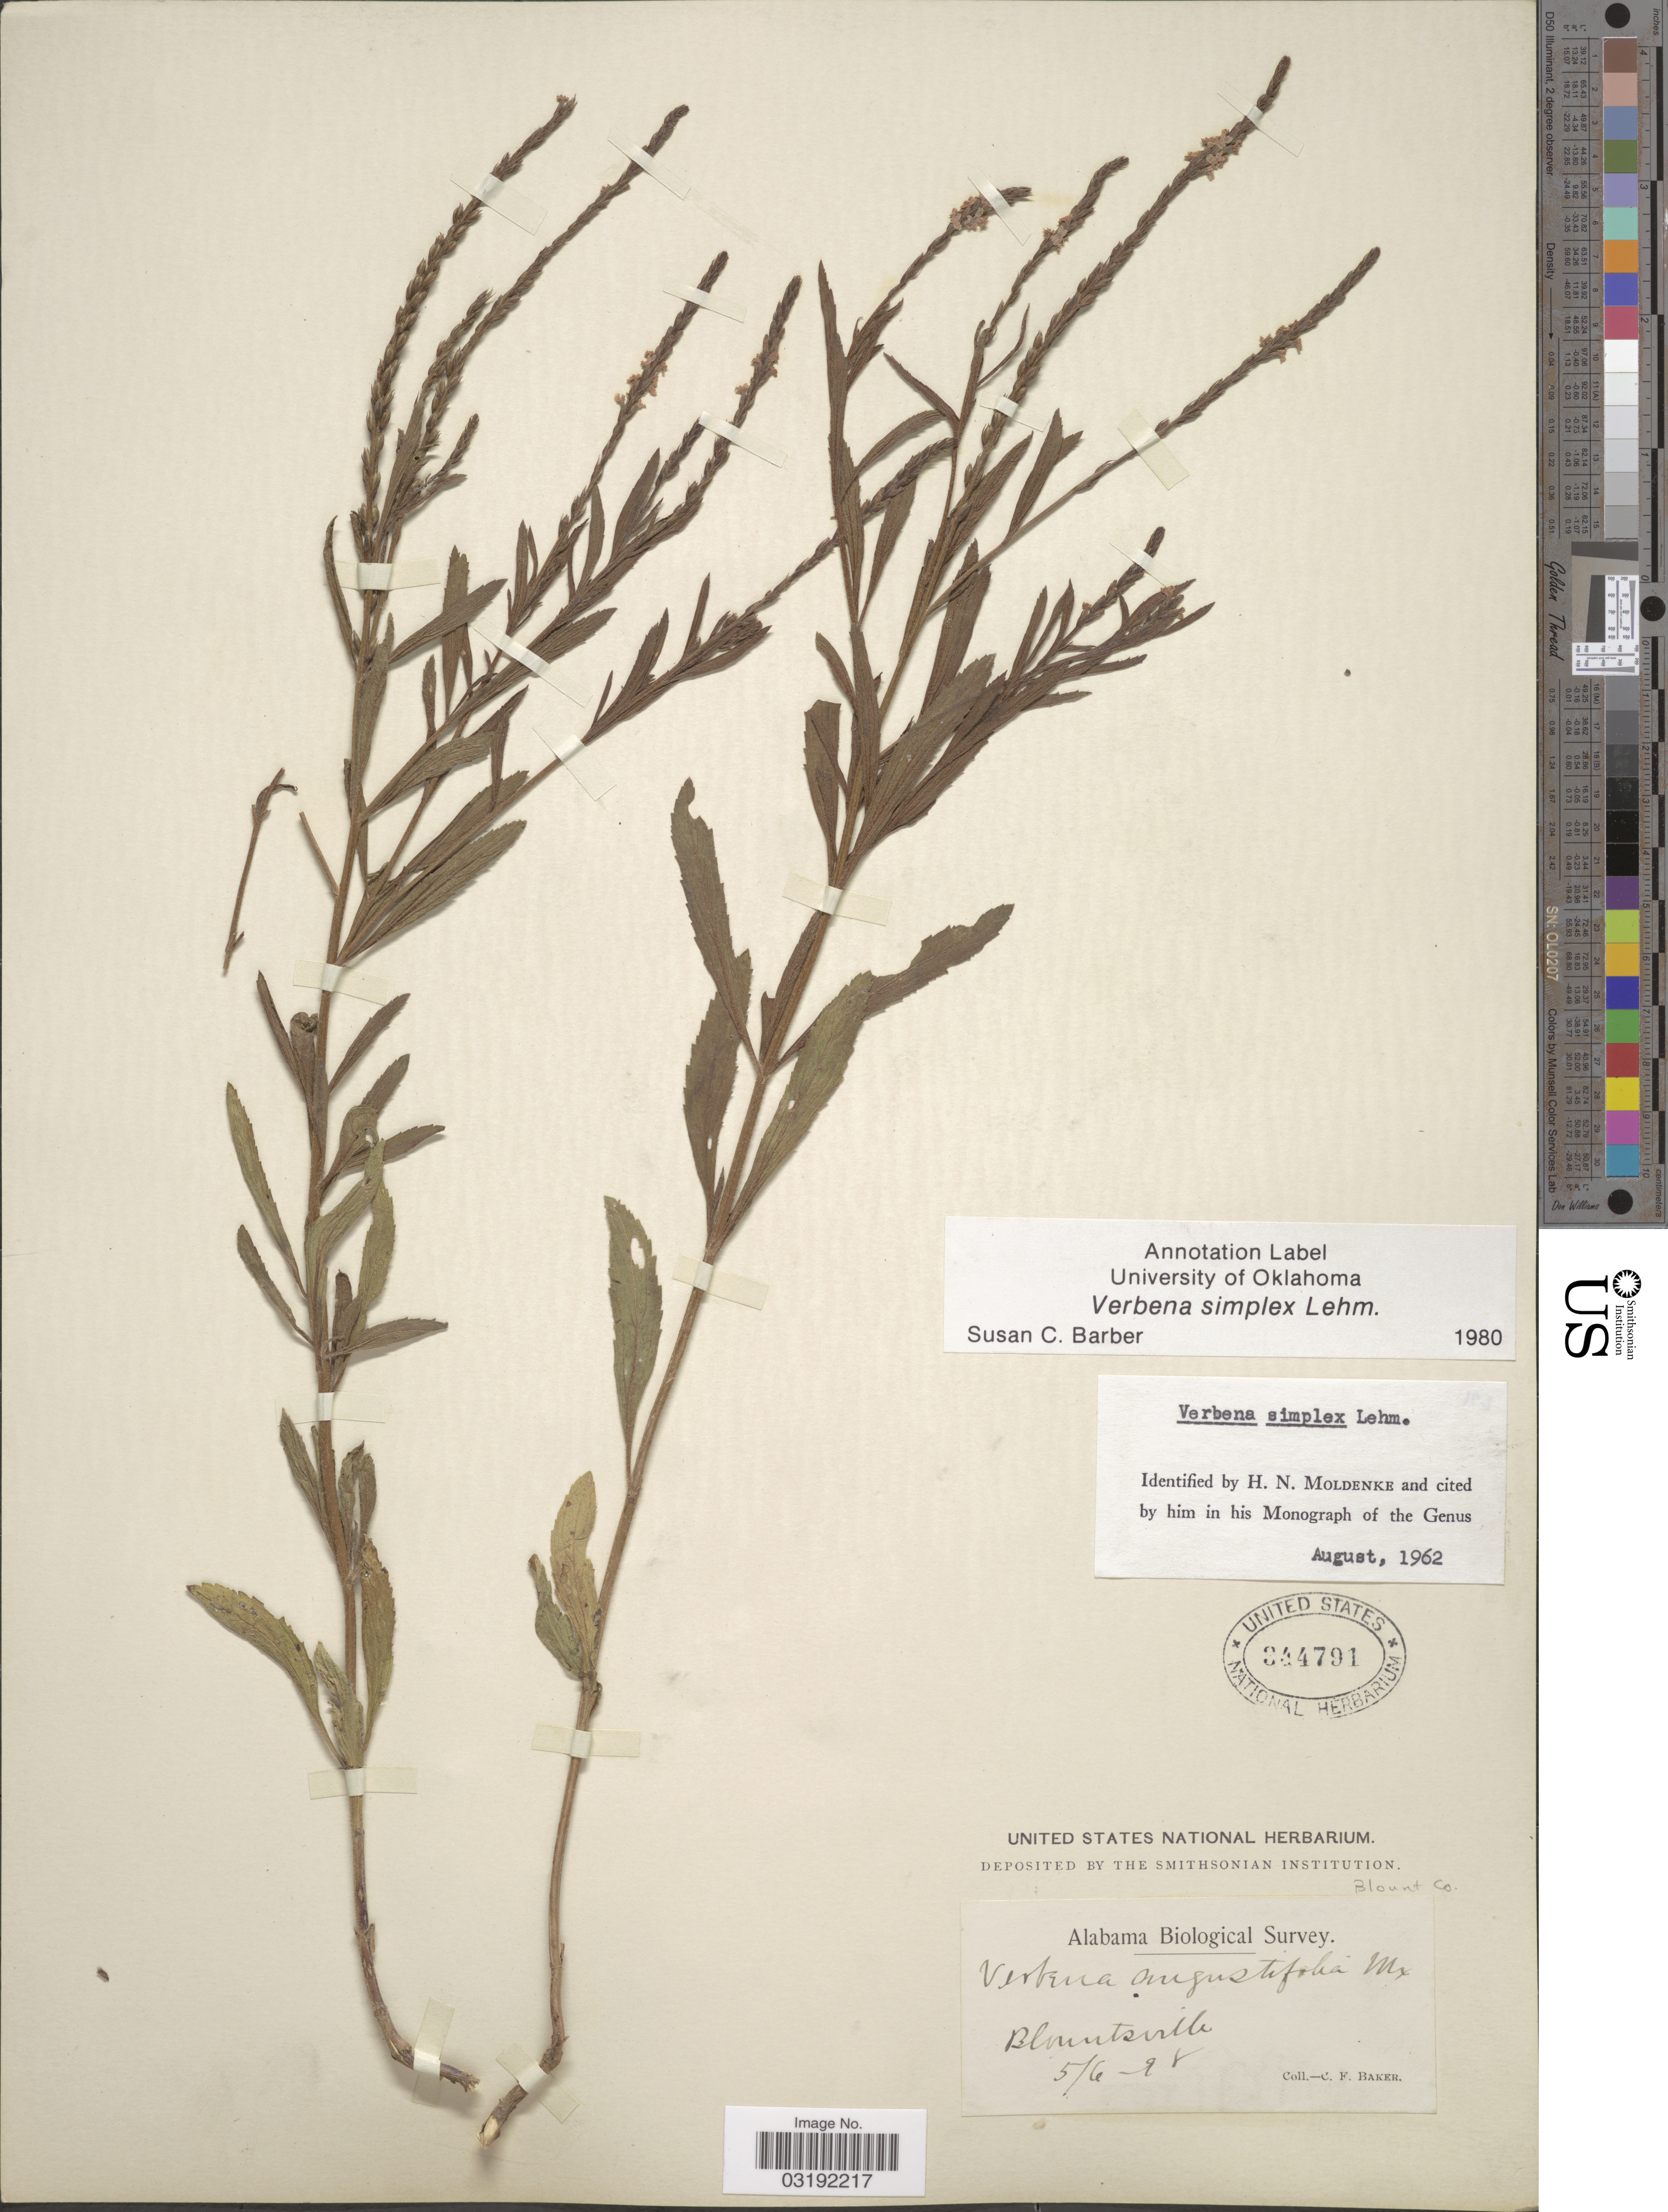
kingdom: Plantae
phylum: Tracheophyta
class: Magnoliopsida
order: Lamiales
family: Verbenaceae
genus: Verbena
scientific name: Verbena simplex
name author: F. Lehm.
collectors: C. F. Baker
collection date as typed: Transcribed d/m/y: 6/5/98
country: United States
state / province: Alabama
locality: Blount Co. Blountsville.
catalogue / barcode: US 344791